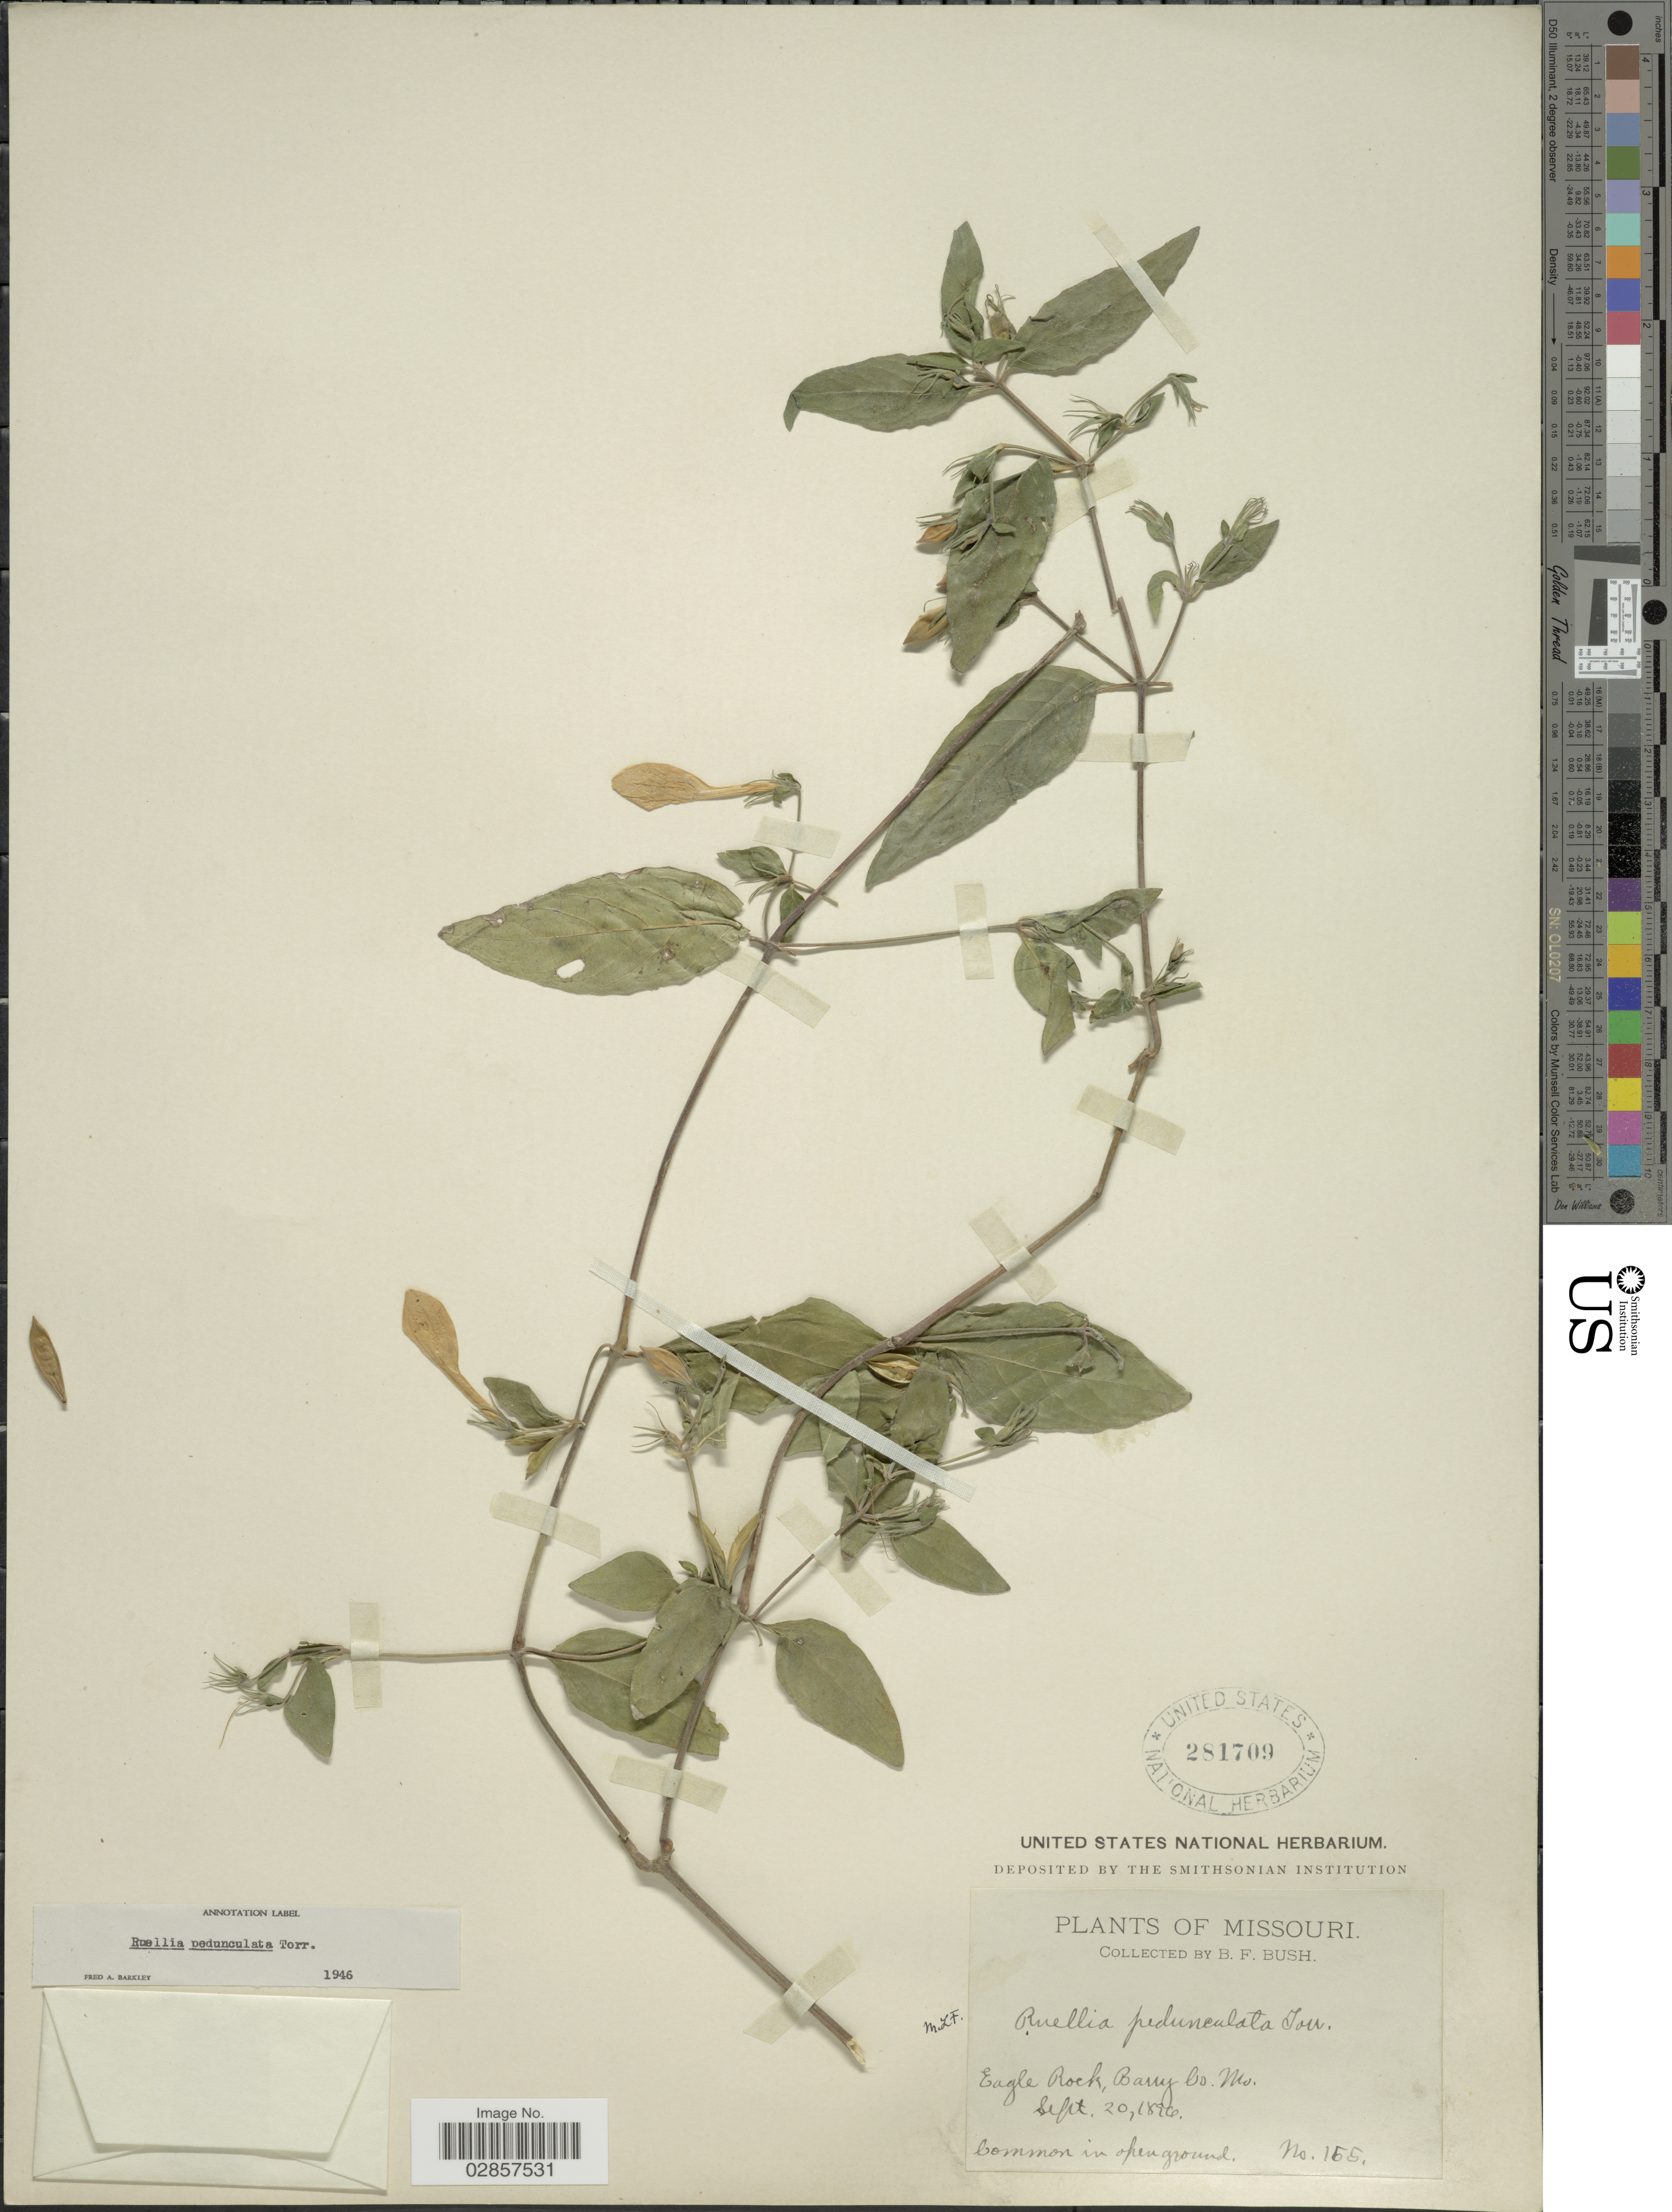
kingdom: Plantae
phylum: Tracheophyta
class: Magnoliopsida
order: Lamiales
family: Acanthaceae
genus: Ruellia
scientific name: Ruellia pedunculata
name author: Torr. ex A. Gray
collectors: B. F. Bush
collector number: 155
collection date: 1896-09-20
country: United States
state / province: Missouri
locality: Eagle Rock, Barry Co. Mo.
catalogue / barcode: US 281709